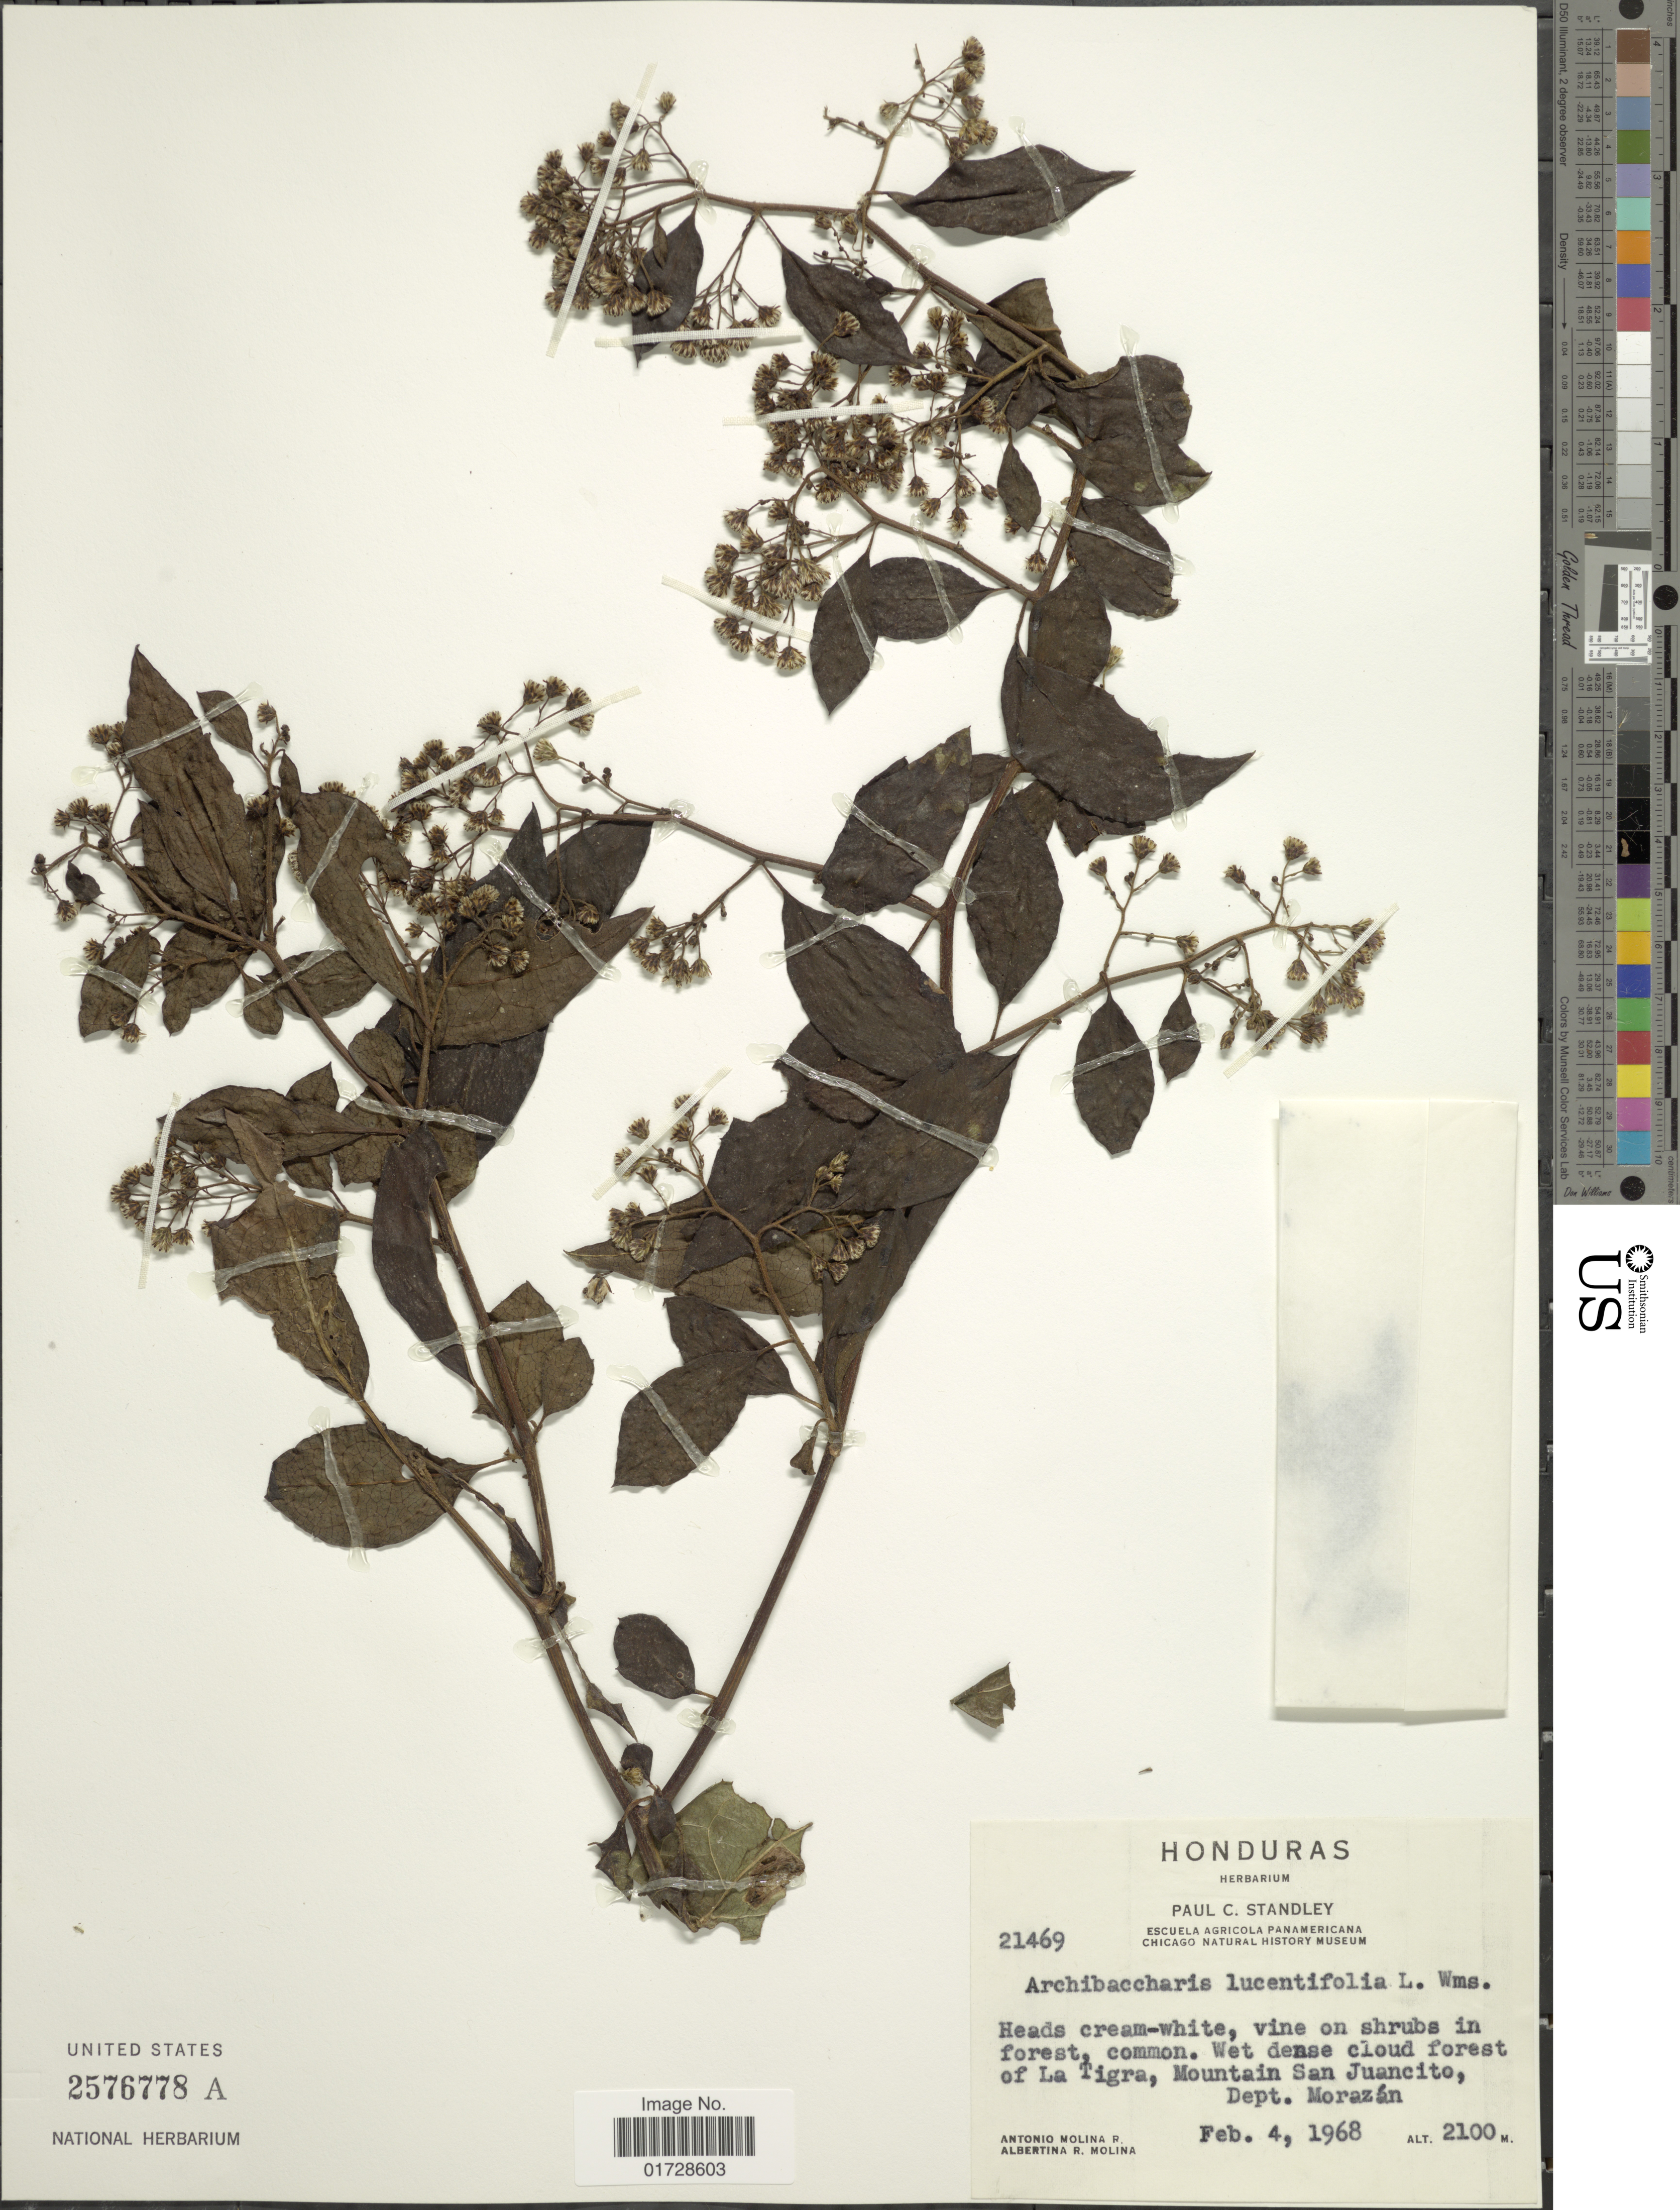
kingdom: Plantae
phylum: Tracheophyta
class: Magnoliopsida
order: Asterales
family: Asteraceae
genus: Archibaccharis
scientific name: Archibaccharis lucentifolia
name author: L.O. Williams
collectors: A. Molina R. & A. R. Molina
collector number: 21469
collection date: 1968-02-04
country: Honduras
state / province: Fco. Morazán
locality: Cloud forest of La Tigra, Mountain San Juancito, Dept. Morazan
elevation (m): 2100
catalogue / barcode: US 2576778A